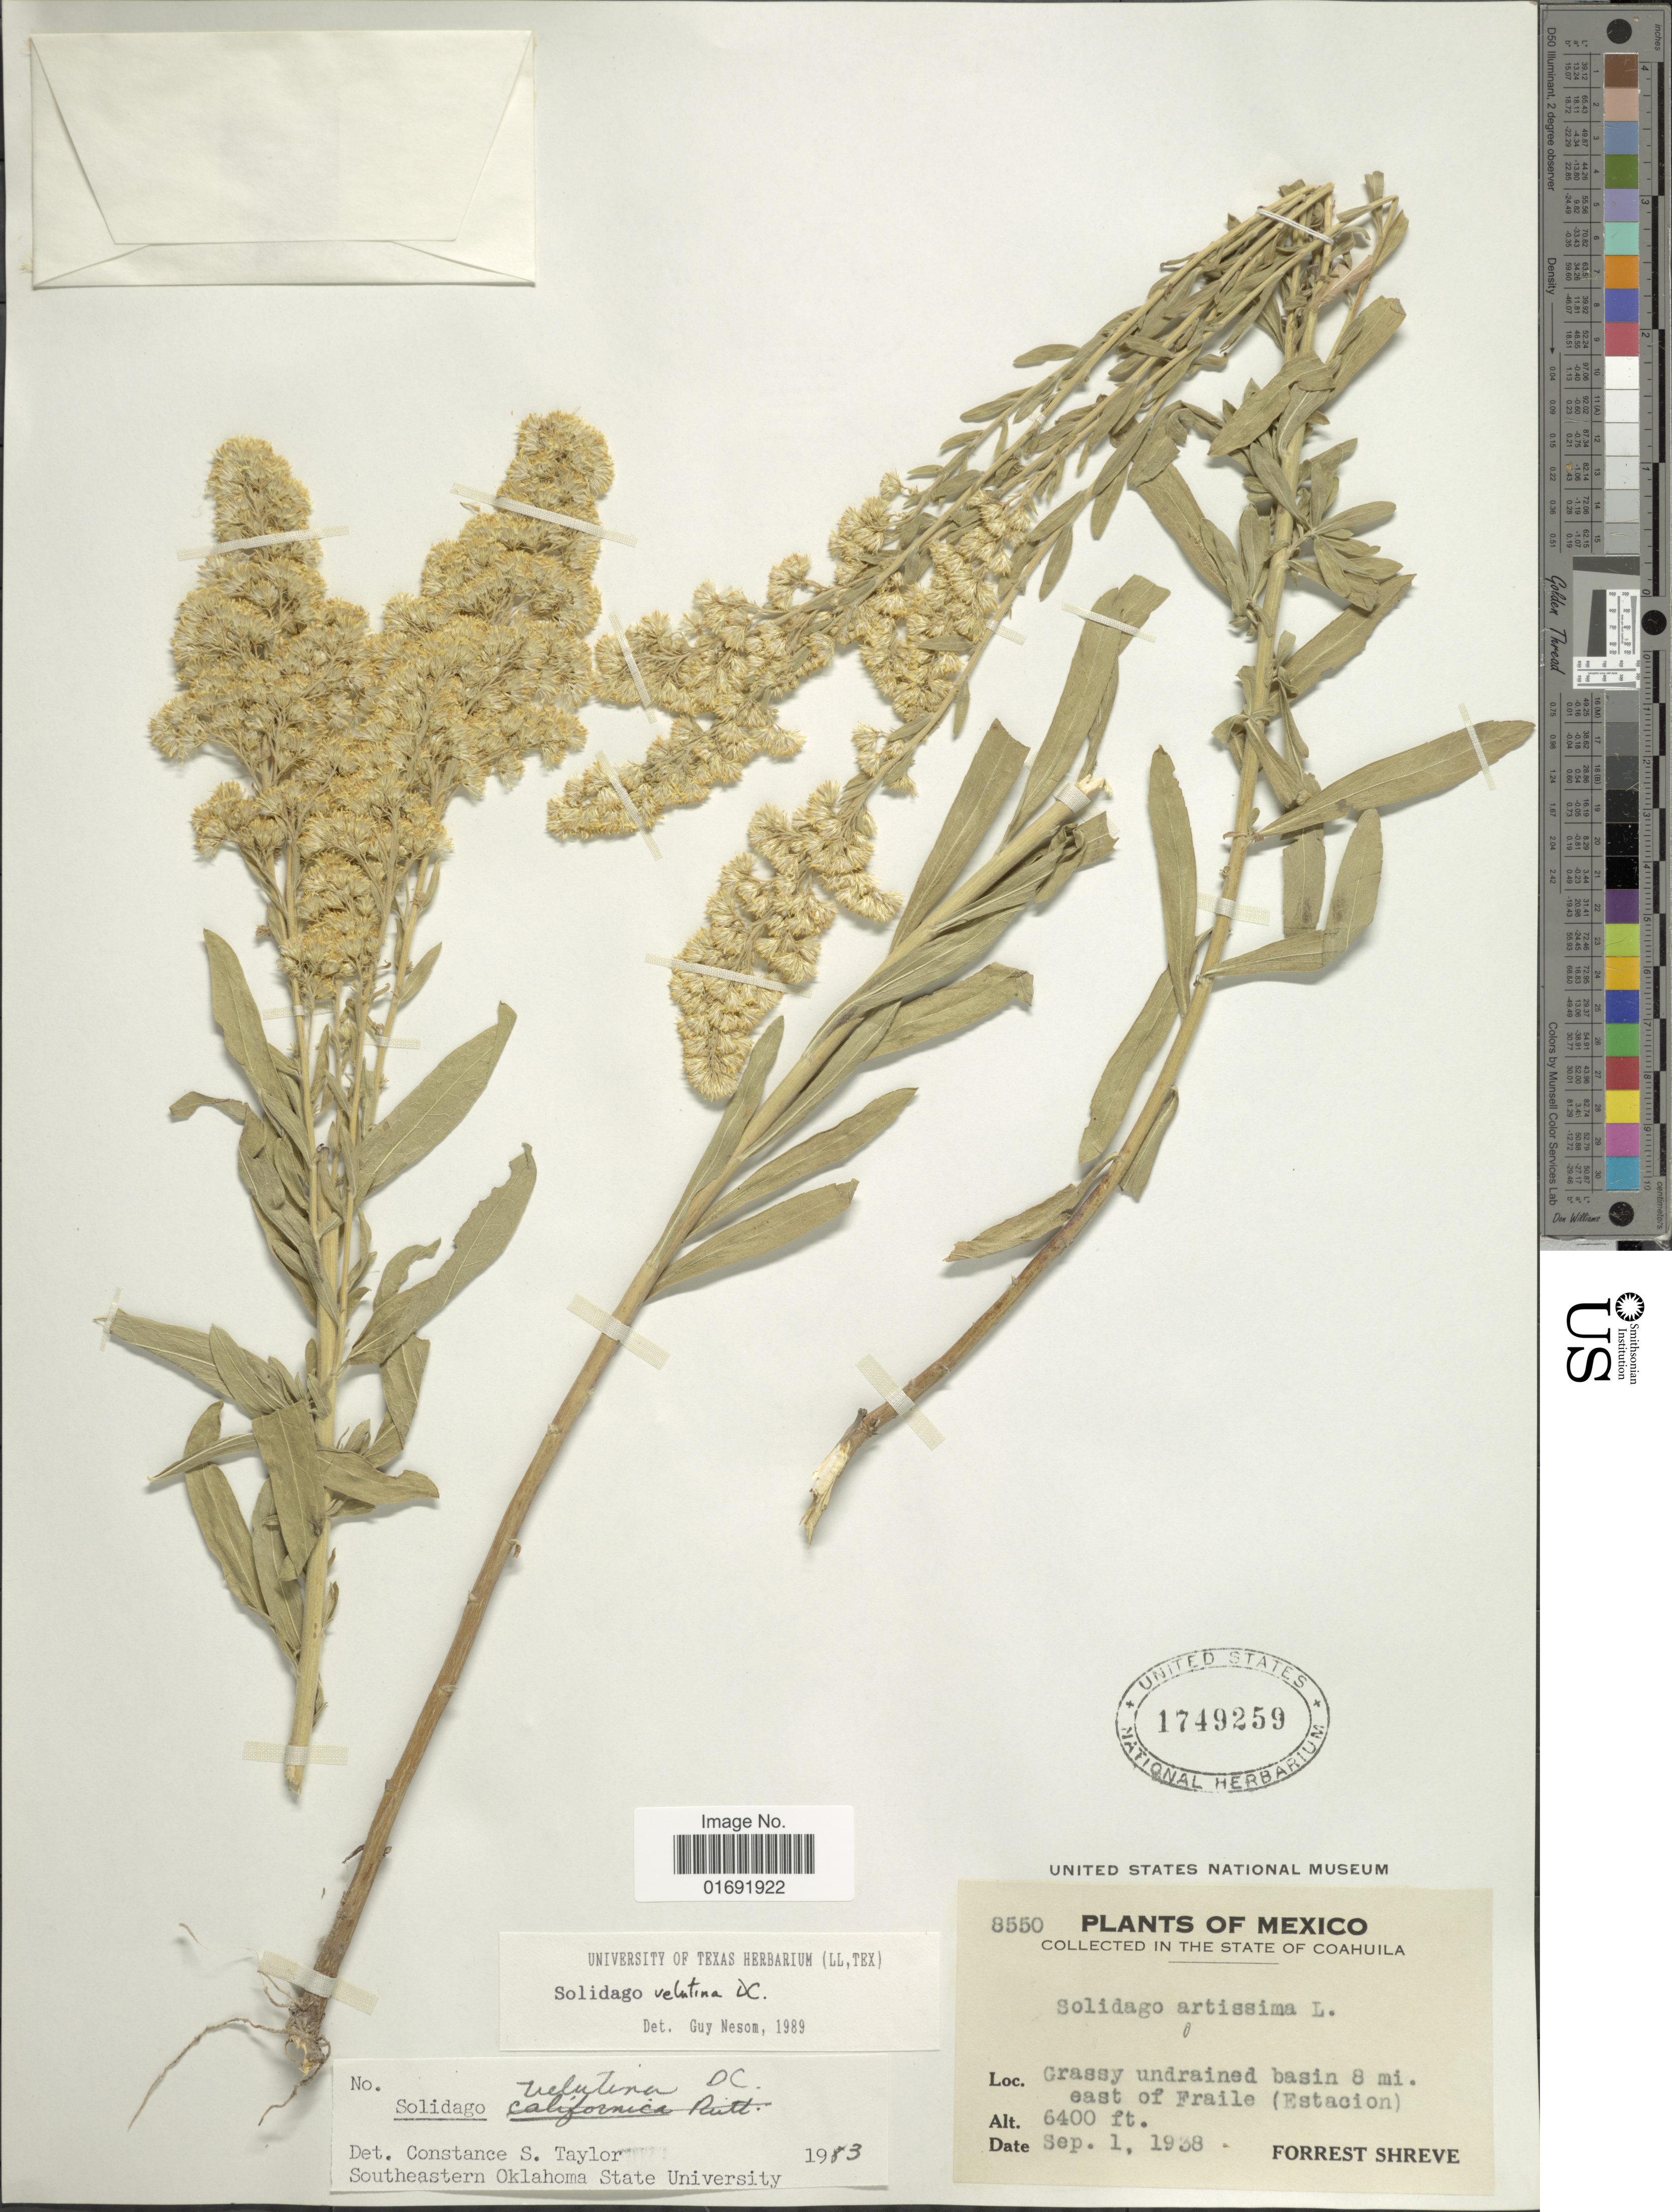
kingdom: Plantae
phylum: Tracheophyta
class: Magnoliopsida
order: Asterales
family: Asteraceae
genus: Solidago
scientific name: Solidago velutina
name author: DC.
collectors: F. Shreve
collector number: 8550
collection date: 1938-09-01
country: Mexico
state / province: Coahuila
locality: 8 mi. east of Fraile (Estacion)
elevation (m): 1951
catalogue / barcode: US 1749259